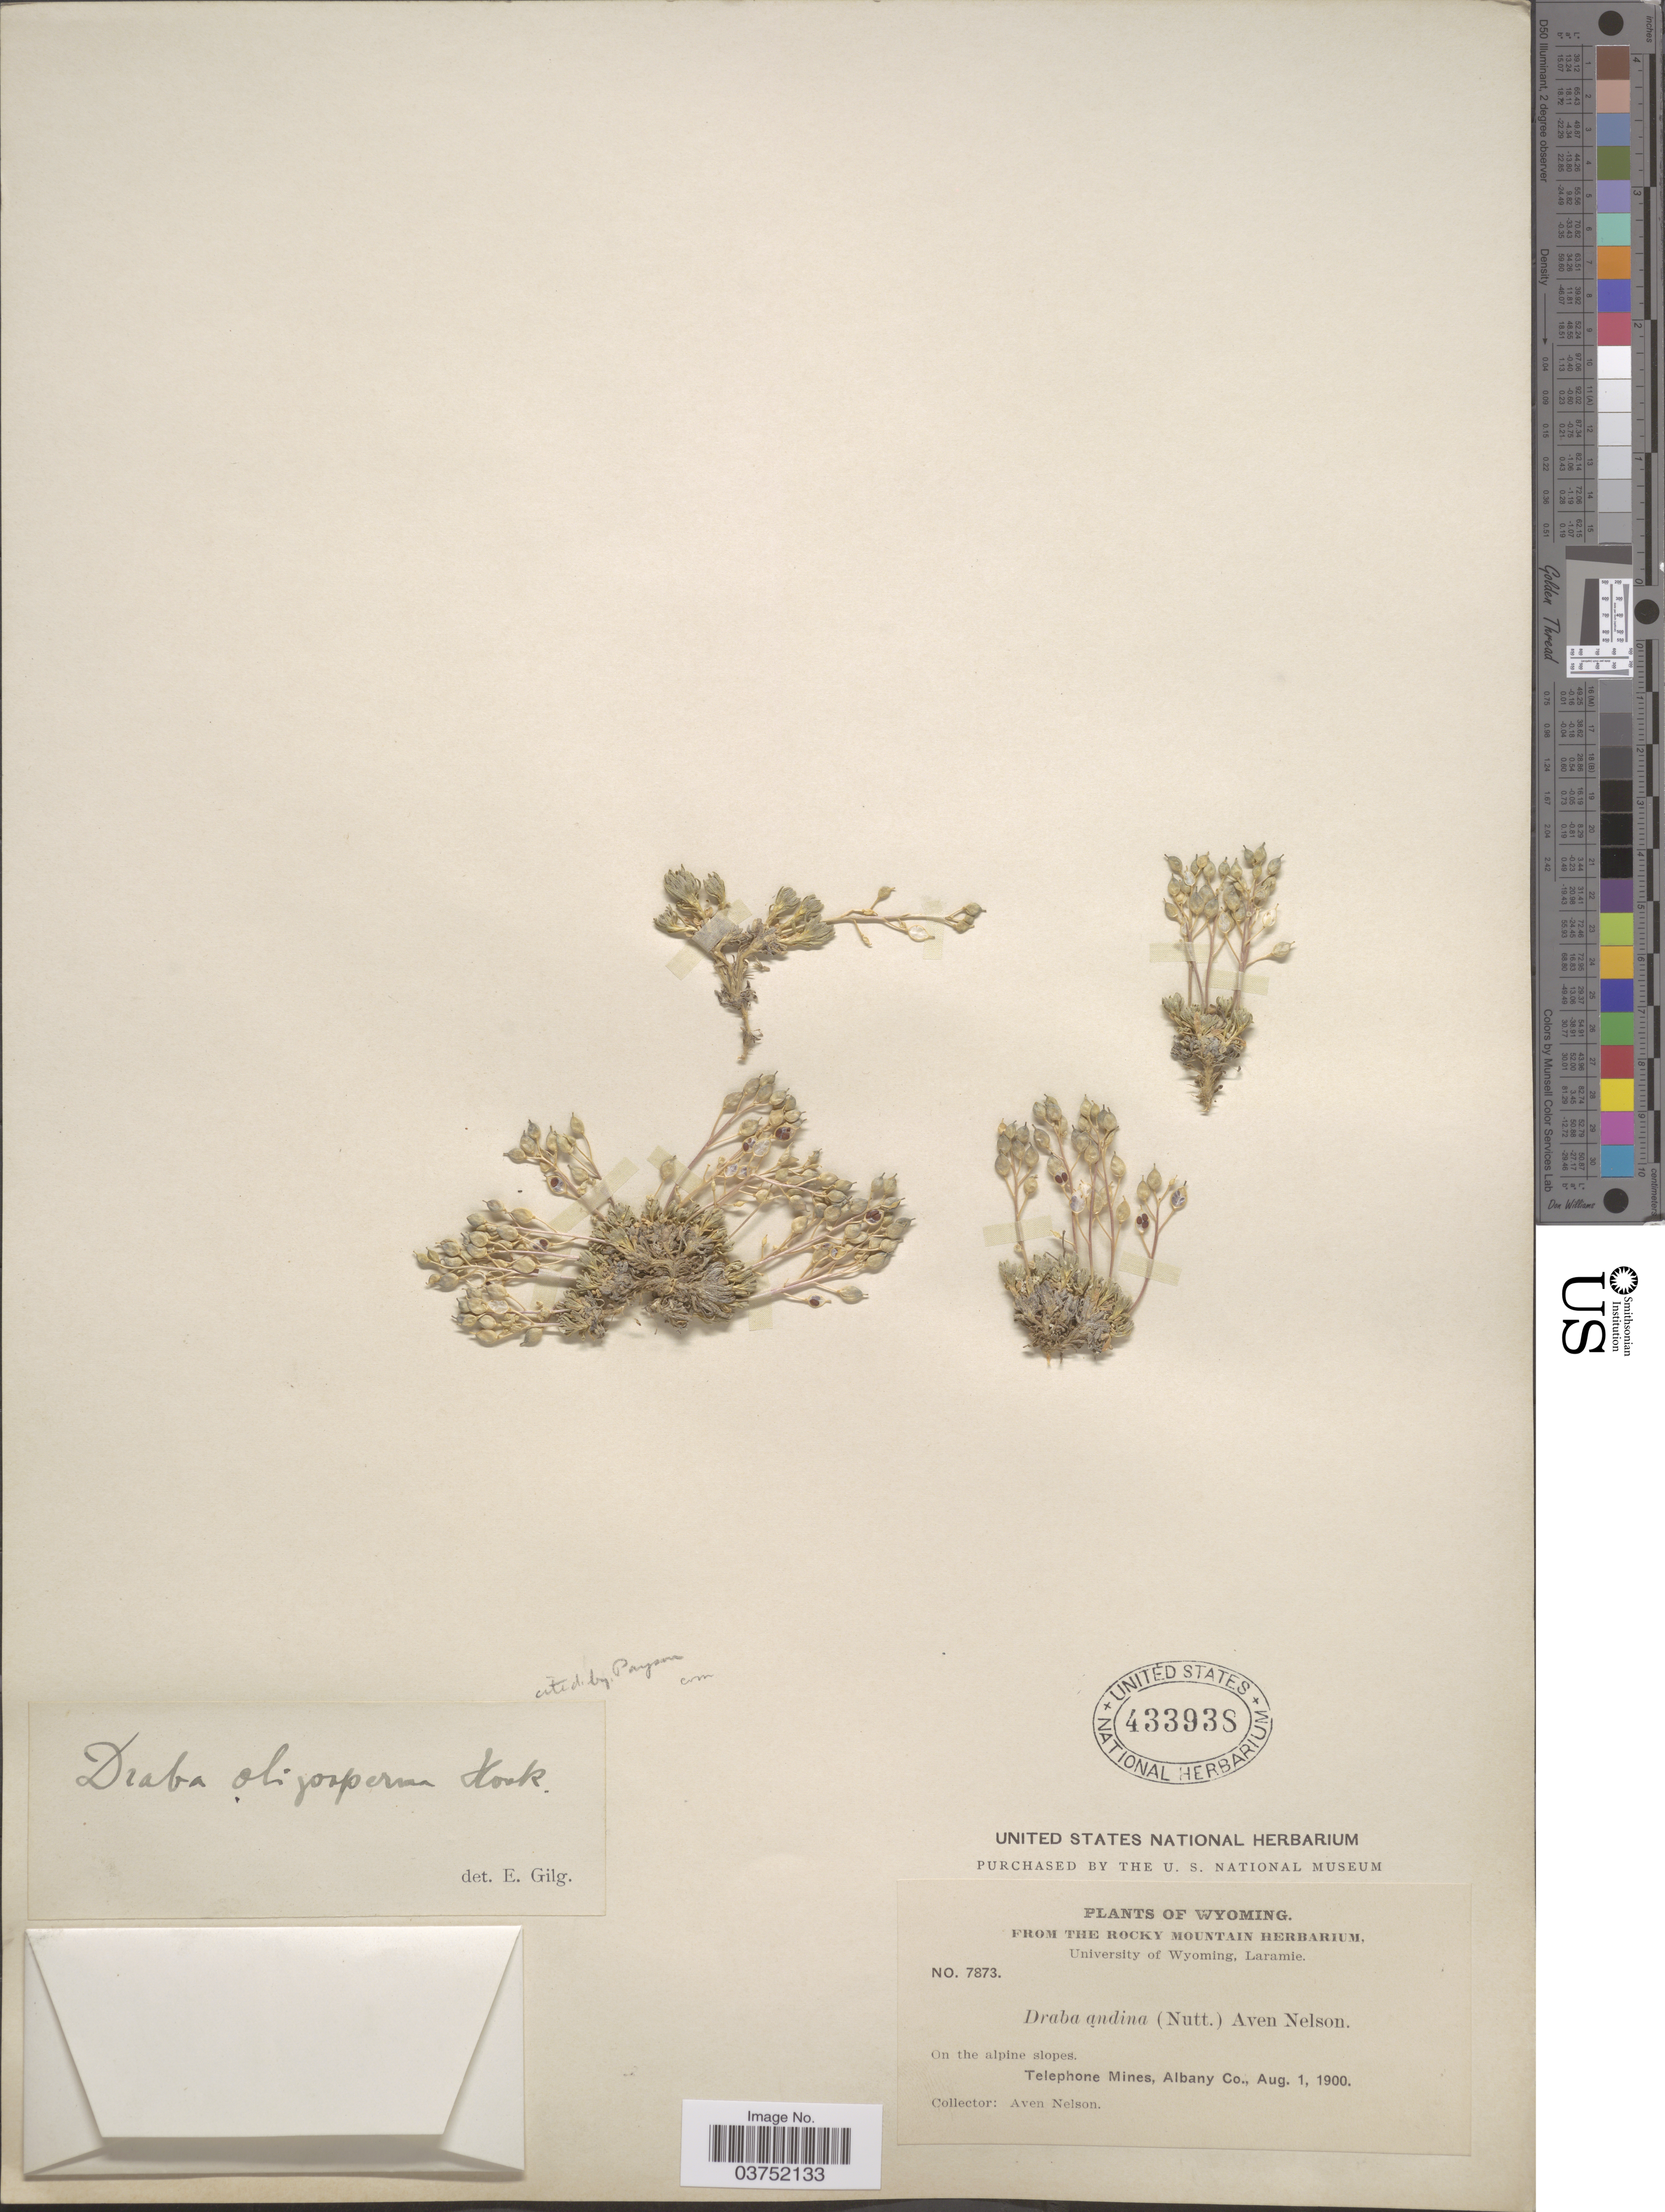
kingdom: Plantae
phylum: Tracheophyta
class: Magnoliopsida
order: Brassicales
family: Brassicaceae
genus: Draba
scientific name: Draba oligosperma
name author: Hook.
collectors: A. Nelson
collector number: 7873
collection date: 1900-08-01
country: United States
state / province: Wyoming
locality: On the alpine slopes. Telephone Mines, Albany Co.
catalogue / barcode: US 433938